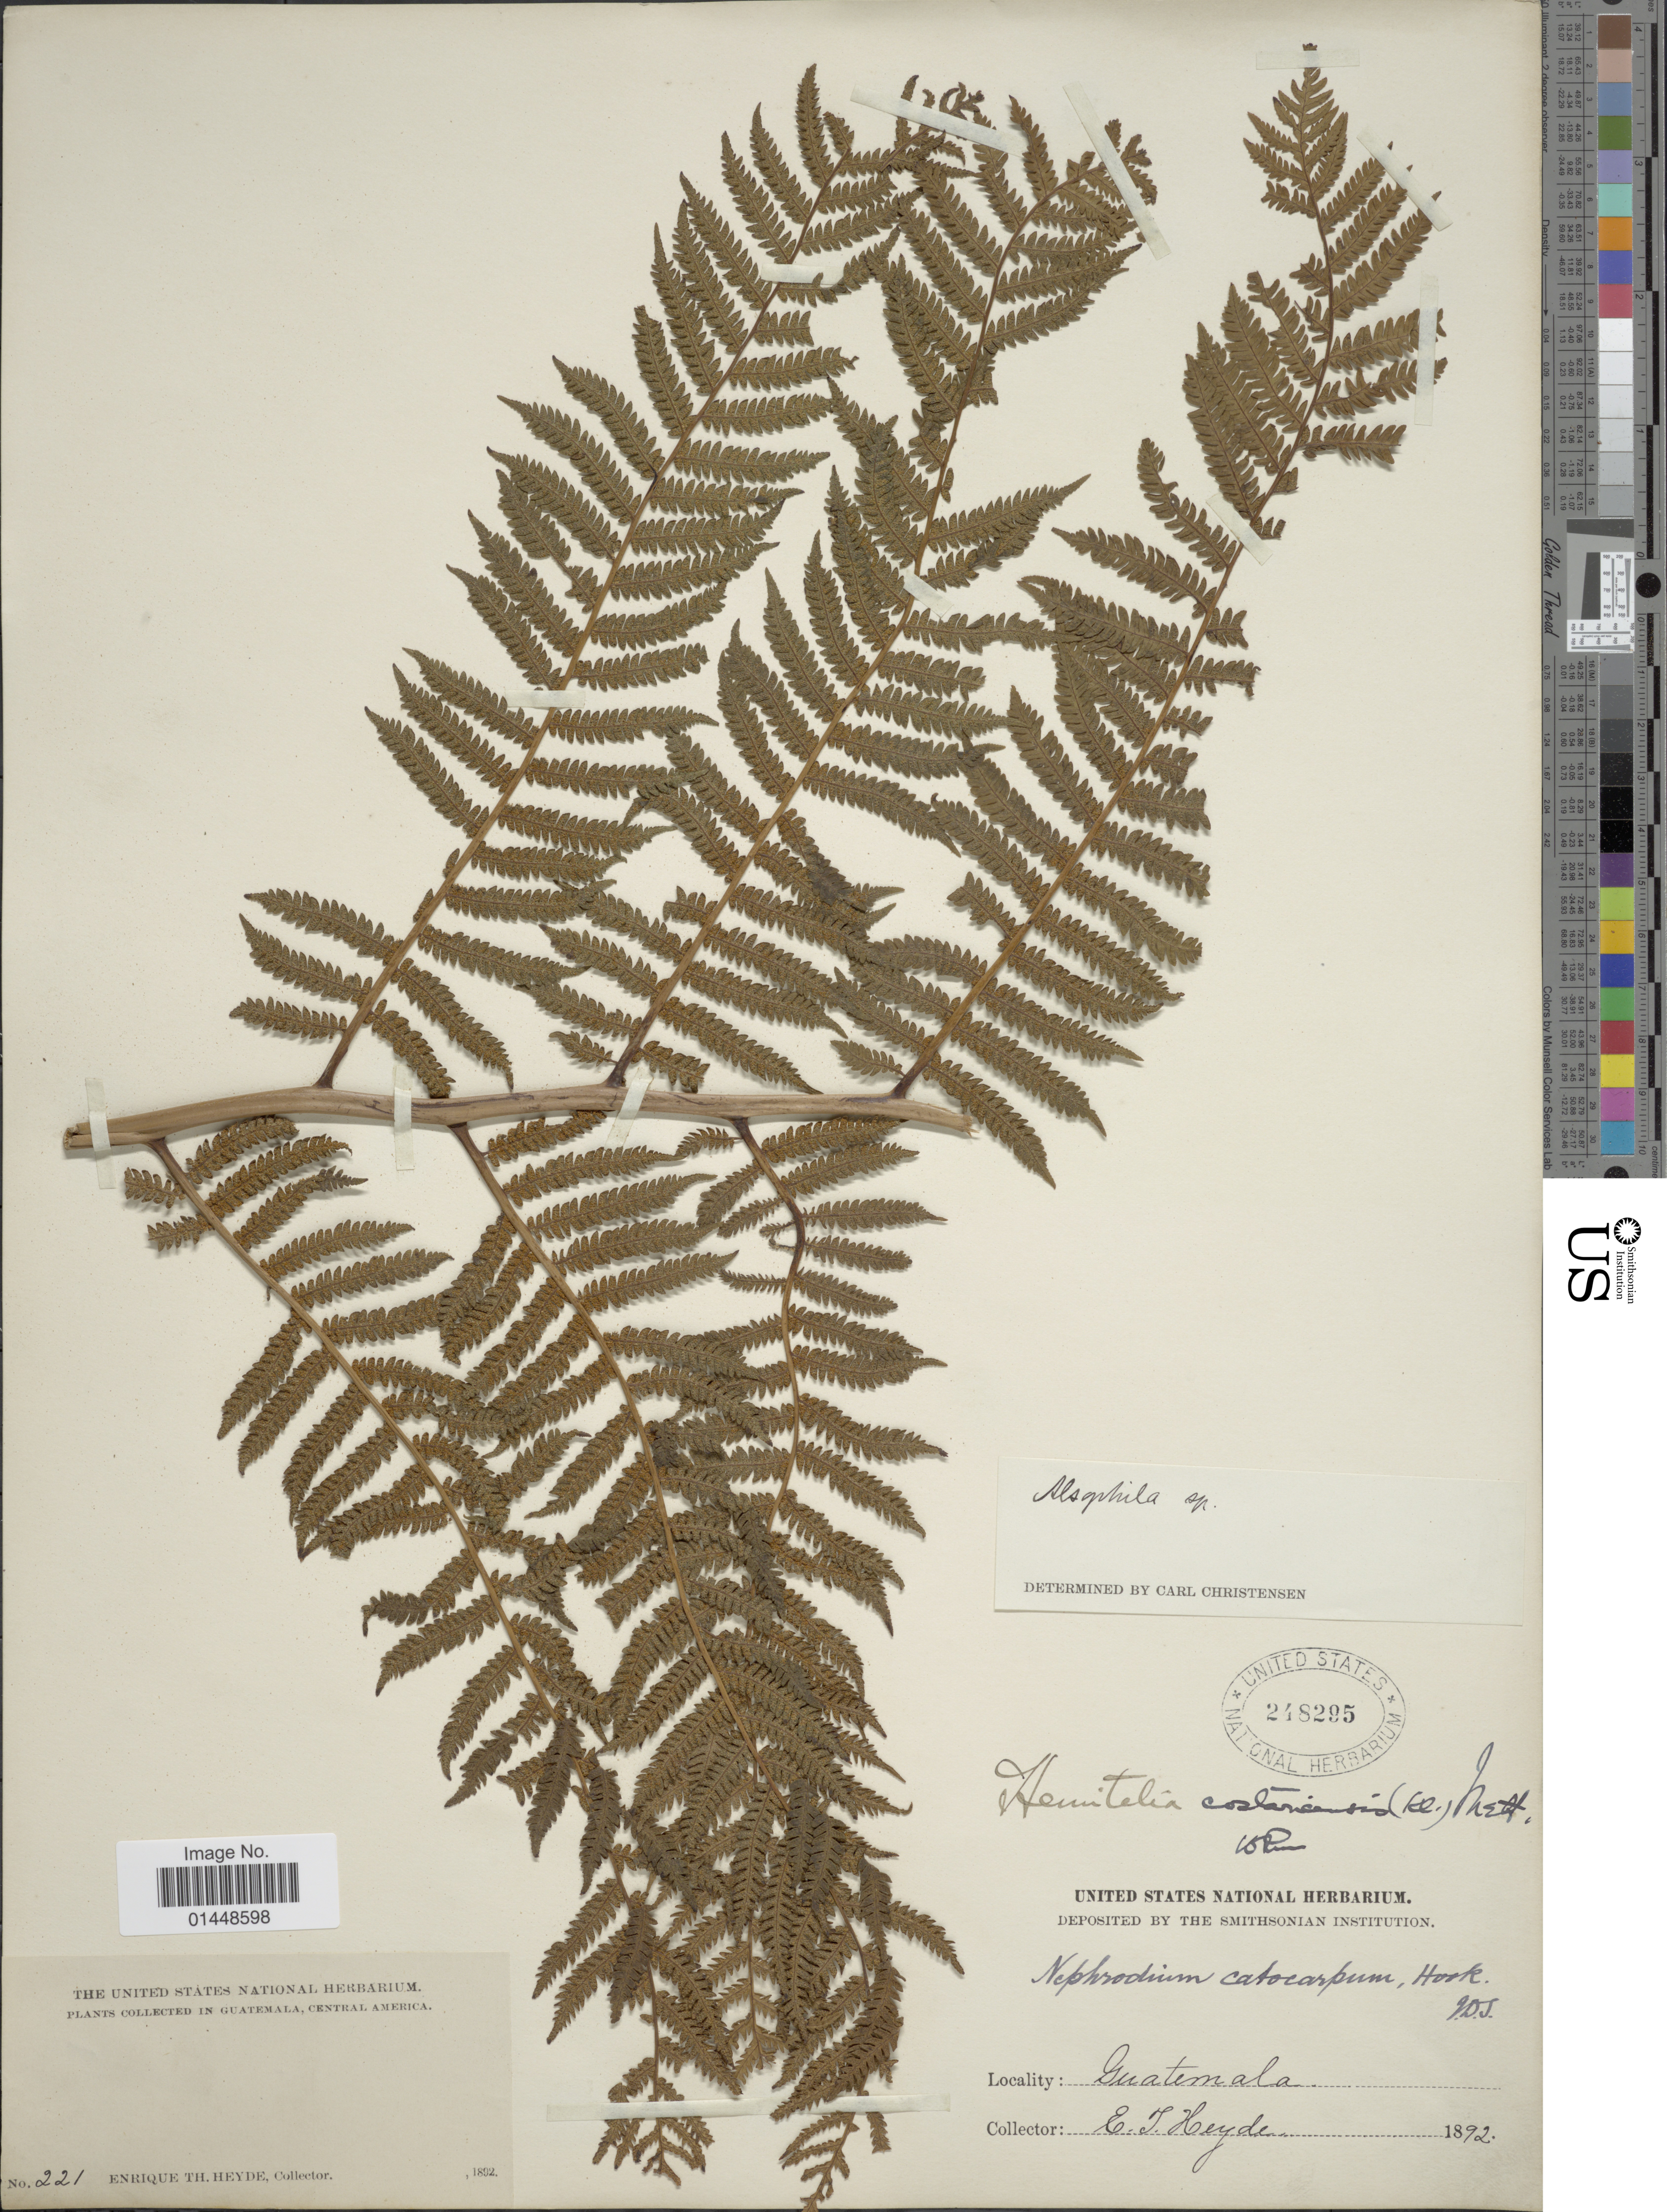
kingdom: Plantae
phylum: Tracheophyta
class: Polypodiopsida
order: Cyatheales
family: Cyatheaceae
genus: Cyathea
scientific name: Cyathea costaricensis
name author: (Kuhn) Domin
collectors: E. T. Heyde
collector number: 221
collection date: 1892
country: Guatemala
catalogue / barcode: US 248295